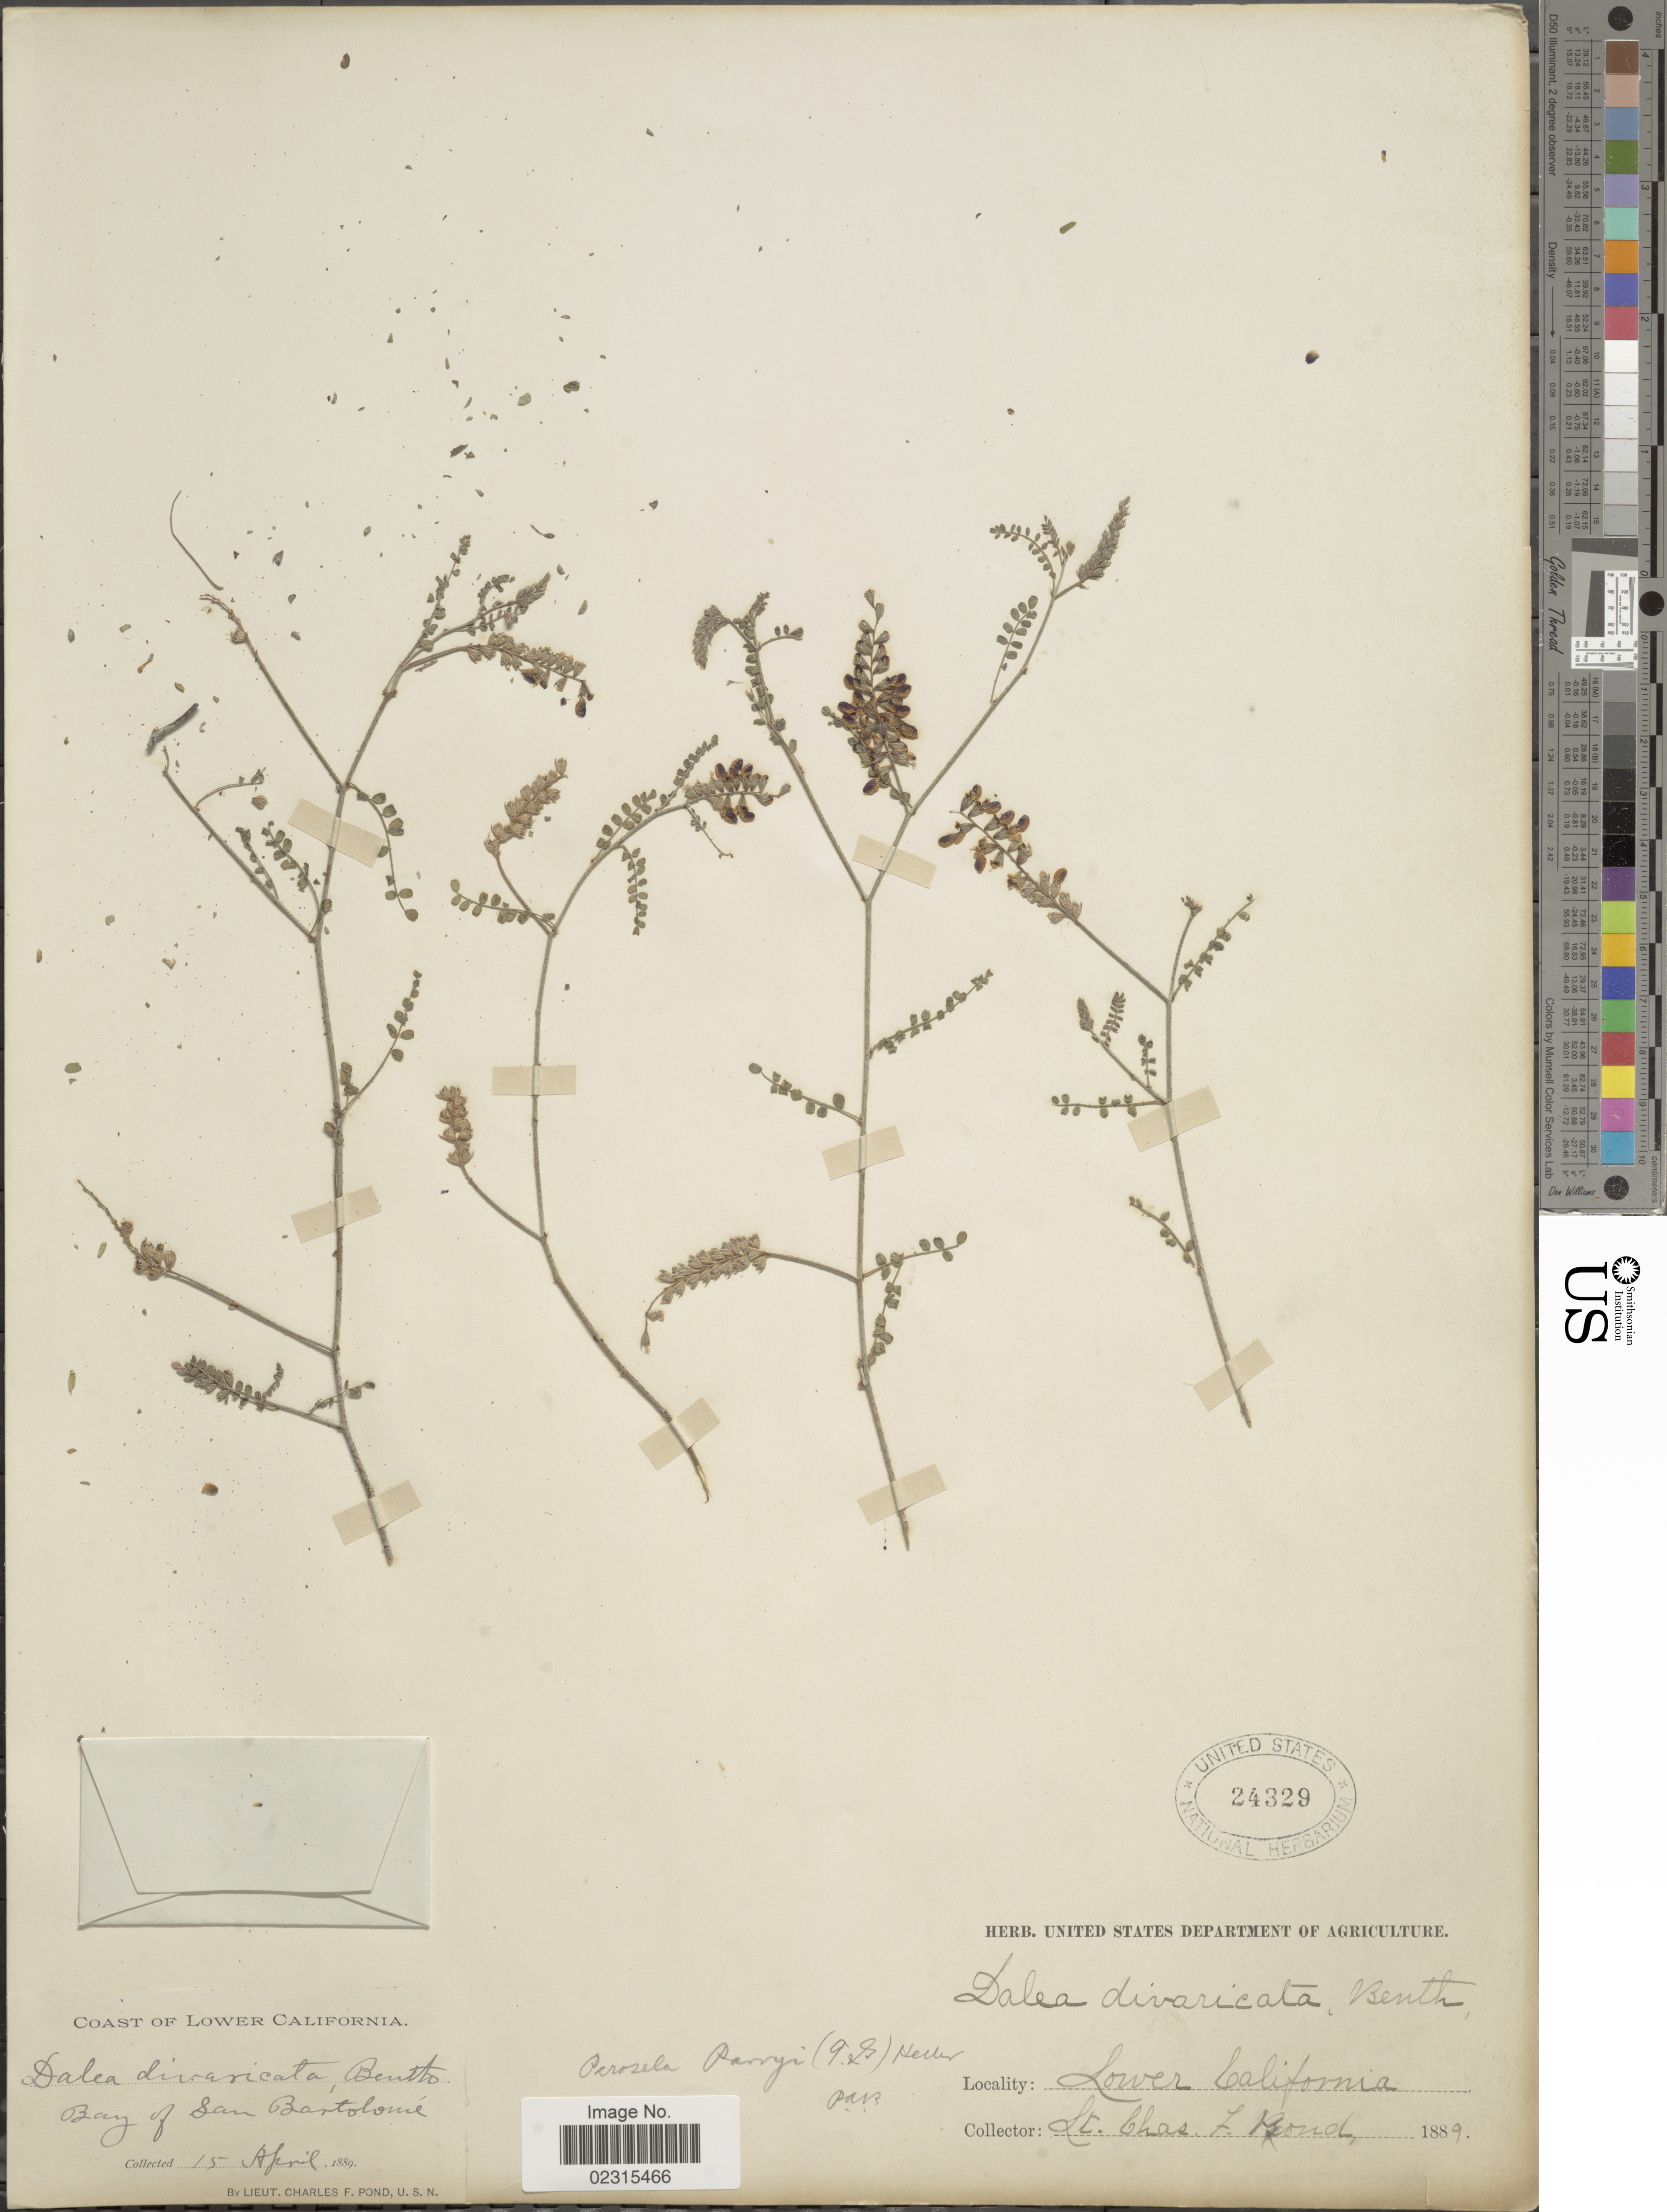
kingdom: Plantae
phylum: Tracheophyta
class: Magnoliopsida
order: Fabales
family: Fabaceae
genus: Marina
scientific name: Marina parryi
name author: (Torr. & A. Gray) Barneby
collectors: C. Pond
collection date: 1889-04-15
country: Mexico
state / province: Baja California Sur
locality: Lower California, Bay of San Bartolome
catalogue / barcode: US 24329